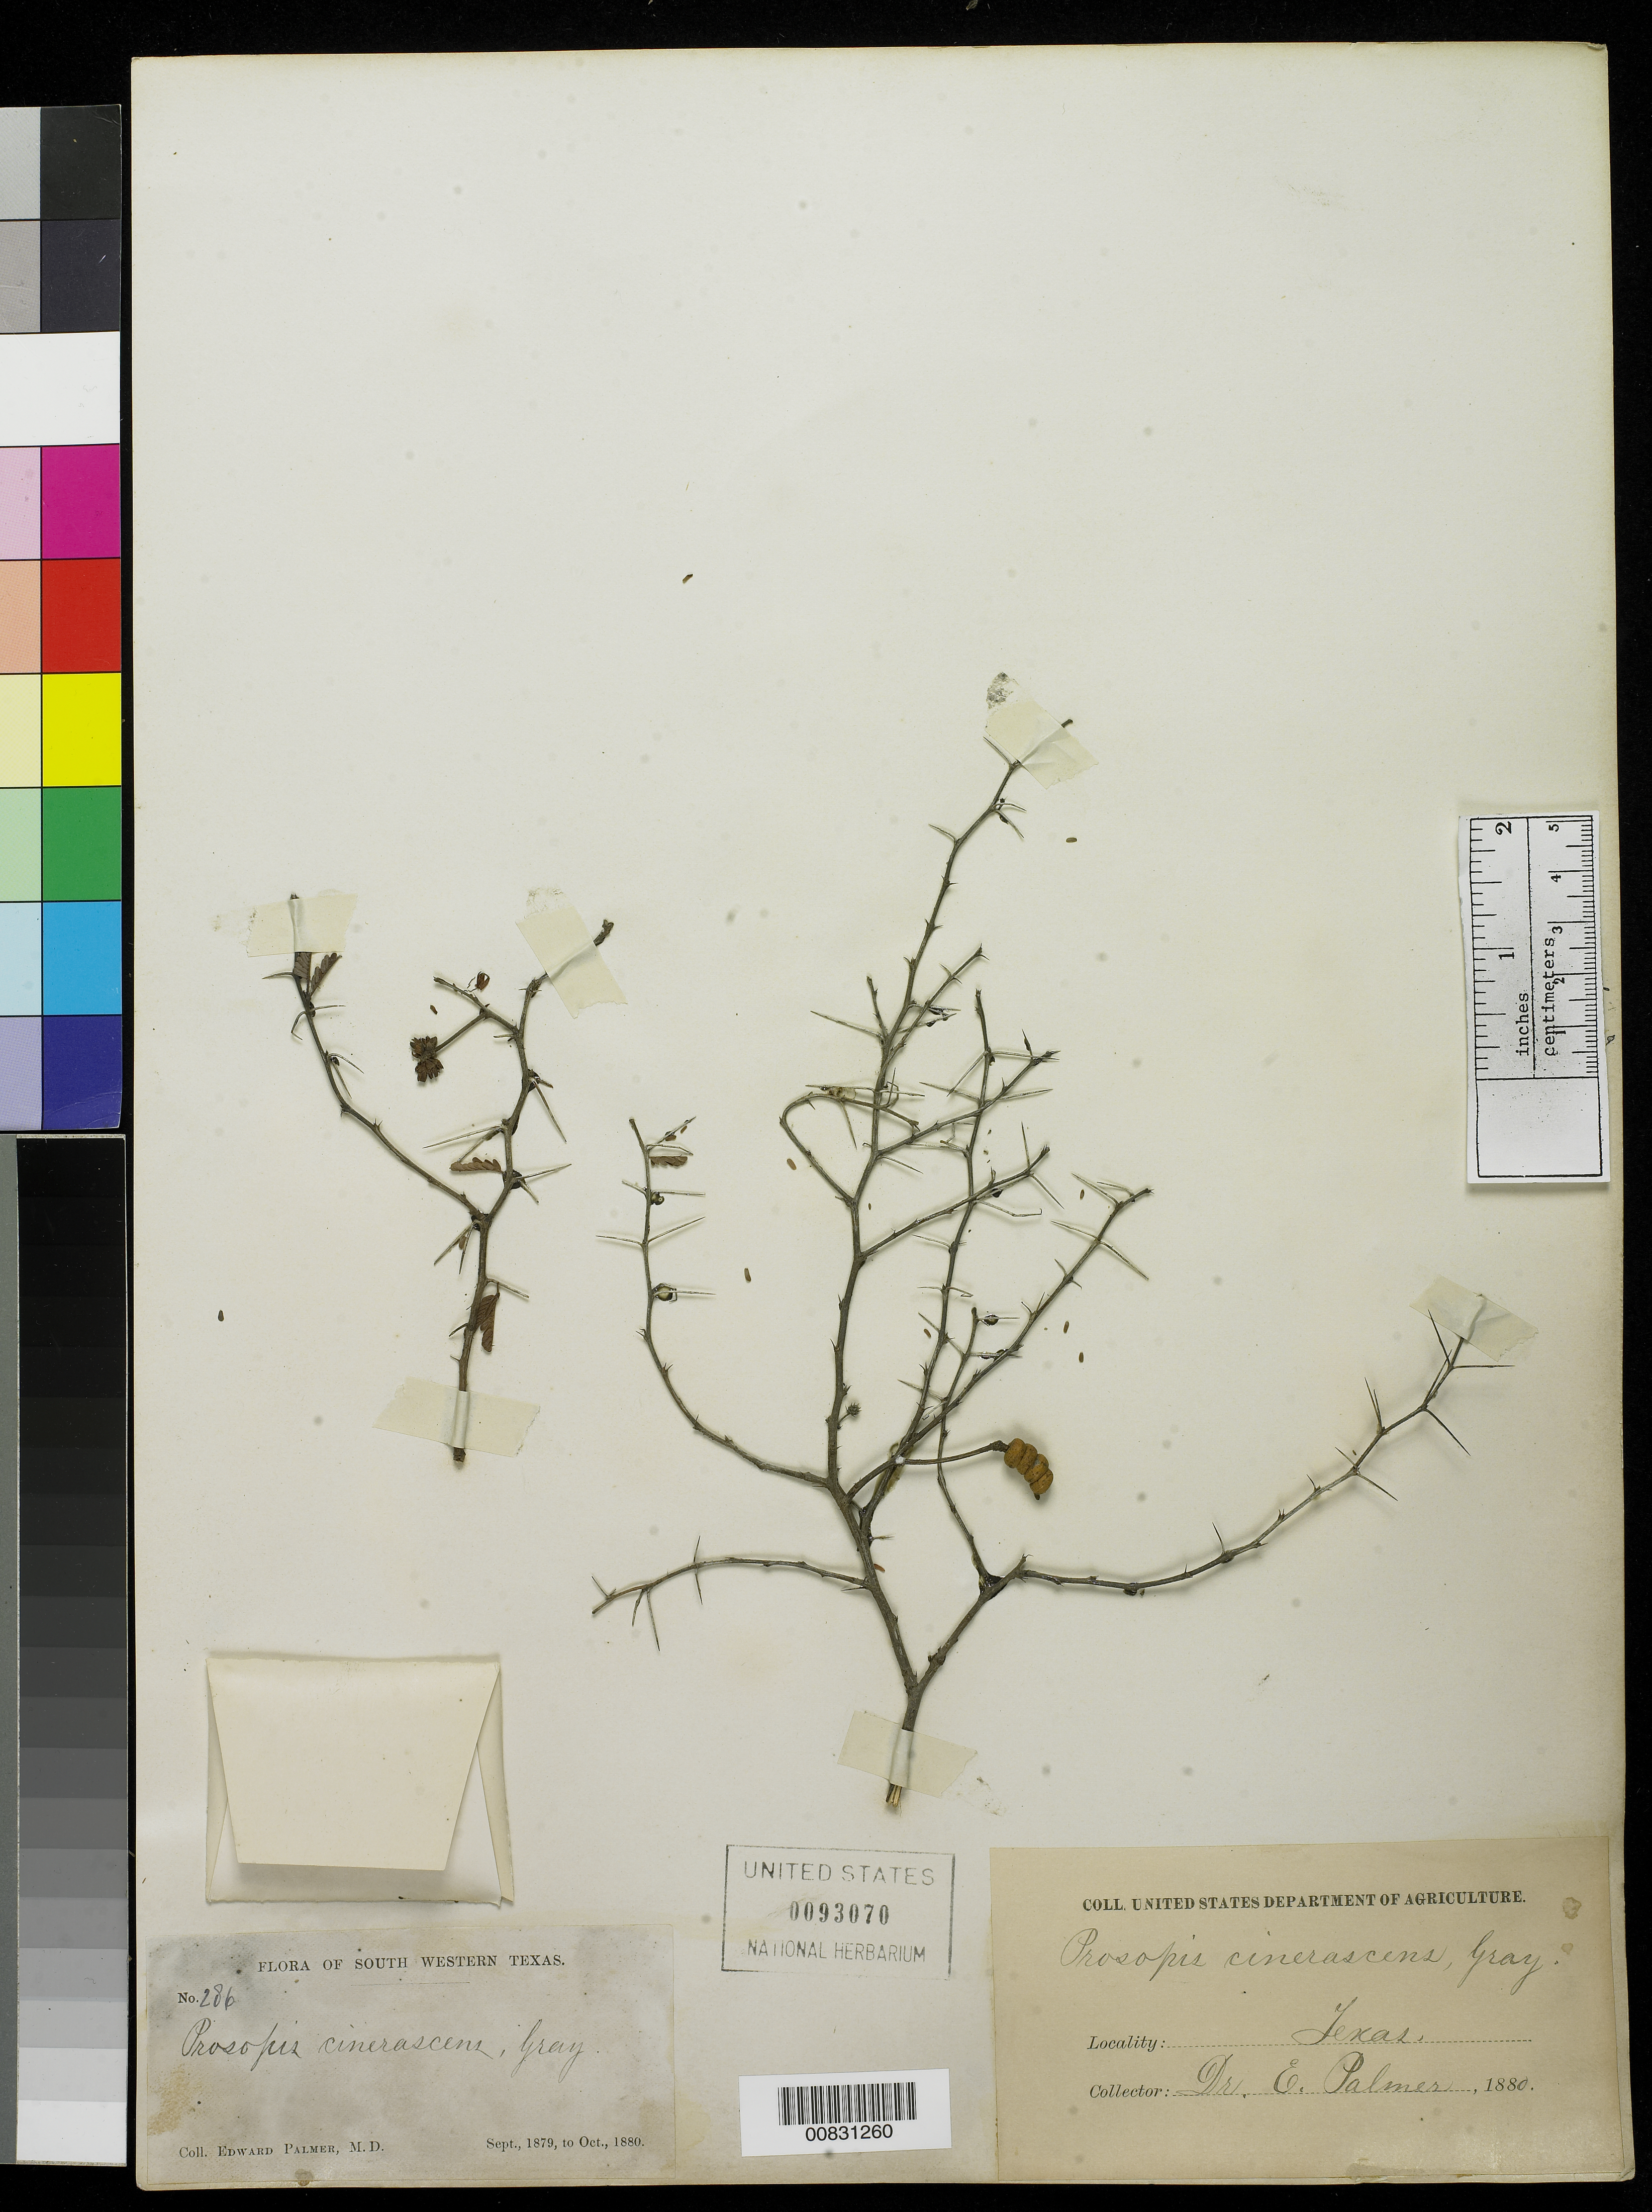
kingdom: Plantae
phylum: Tracheophyta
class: Magnoliopsida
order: Fabales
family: Fabaceae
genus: Strombocarpa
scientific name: Strombocarpa cinerascens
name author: A. Gray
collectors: E. Palmer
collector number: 286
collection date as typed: Sep 1879 to -- Oct 1880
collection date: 1879-09/1880-10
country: United States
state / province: Texas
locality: South Western Texas.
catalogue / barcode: US 93070